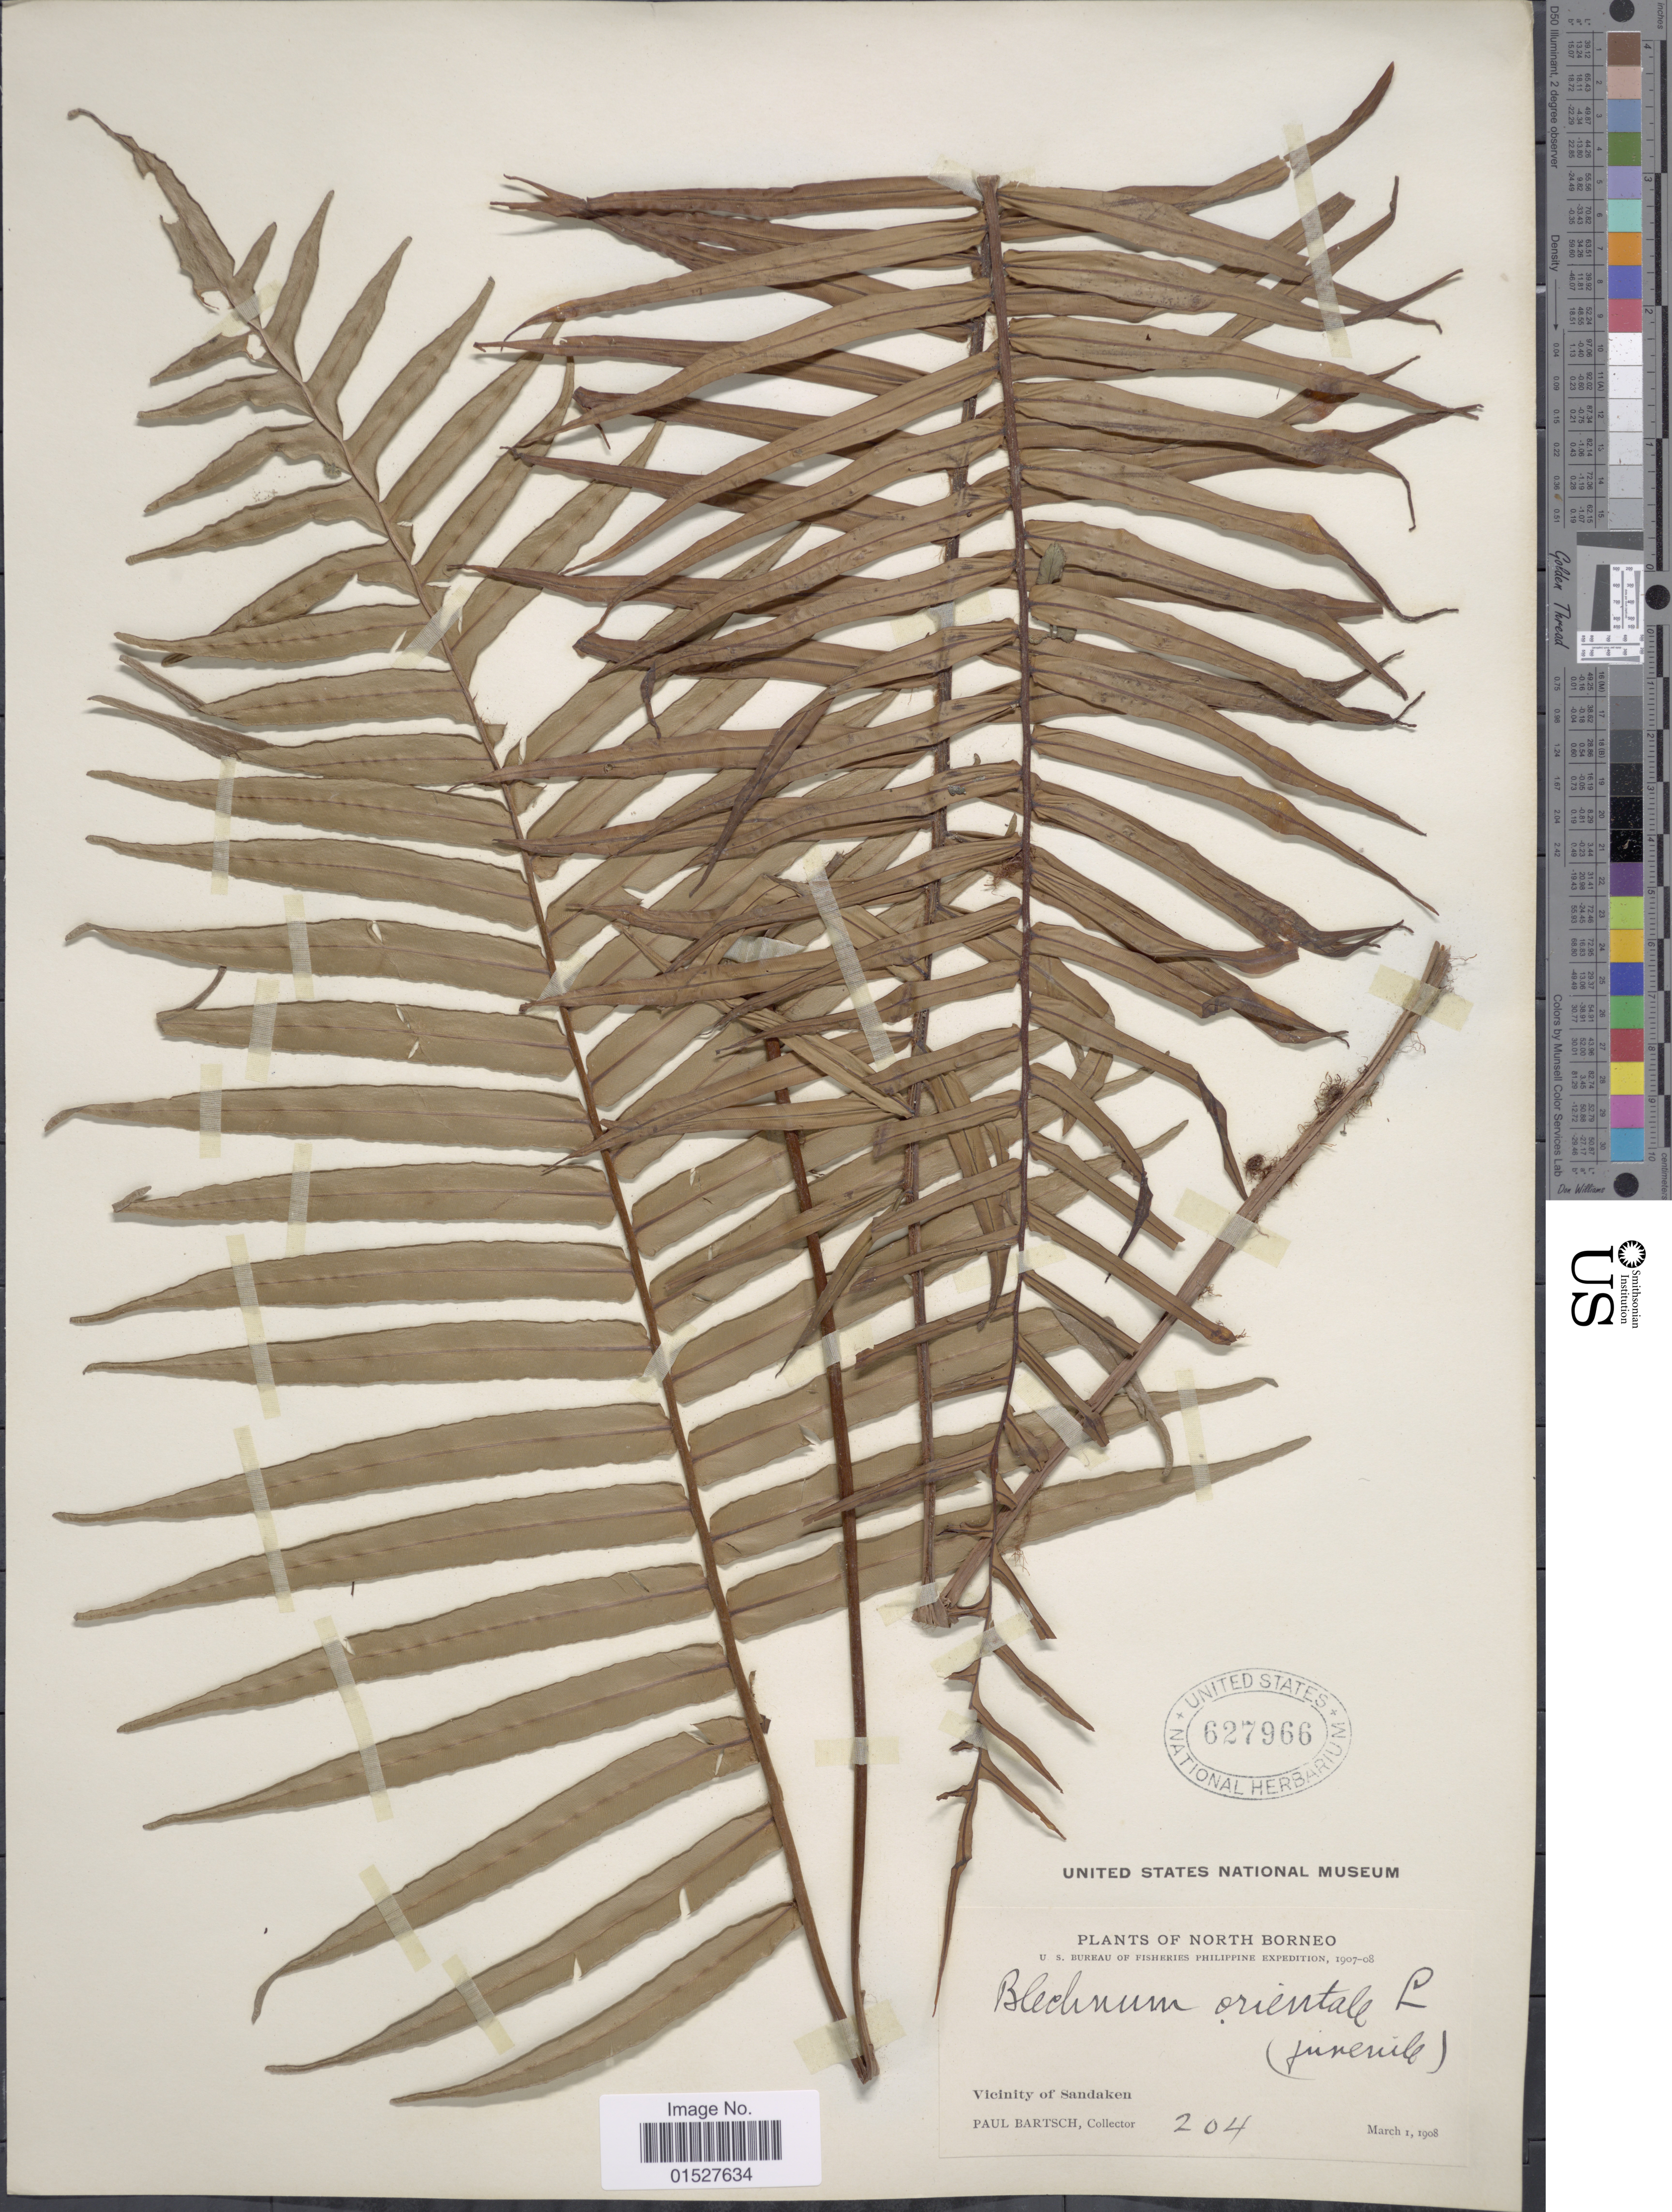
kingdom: Plantae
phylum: Tracheophyta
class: Polypodiopsida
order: Polypodiales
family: Blechnaceae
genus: Blechnum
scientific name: Blechnum orientale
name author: L.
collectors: P. Bartsch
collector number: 204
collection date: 1908-03-01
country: Malaysia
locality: North Borneo. Vicinity of Sandaken.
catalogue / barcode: US 627966